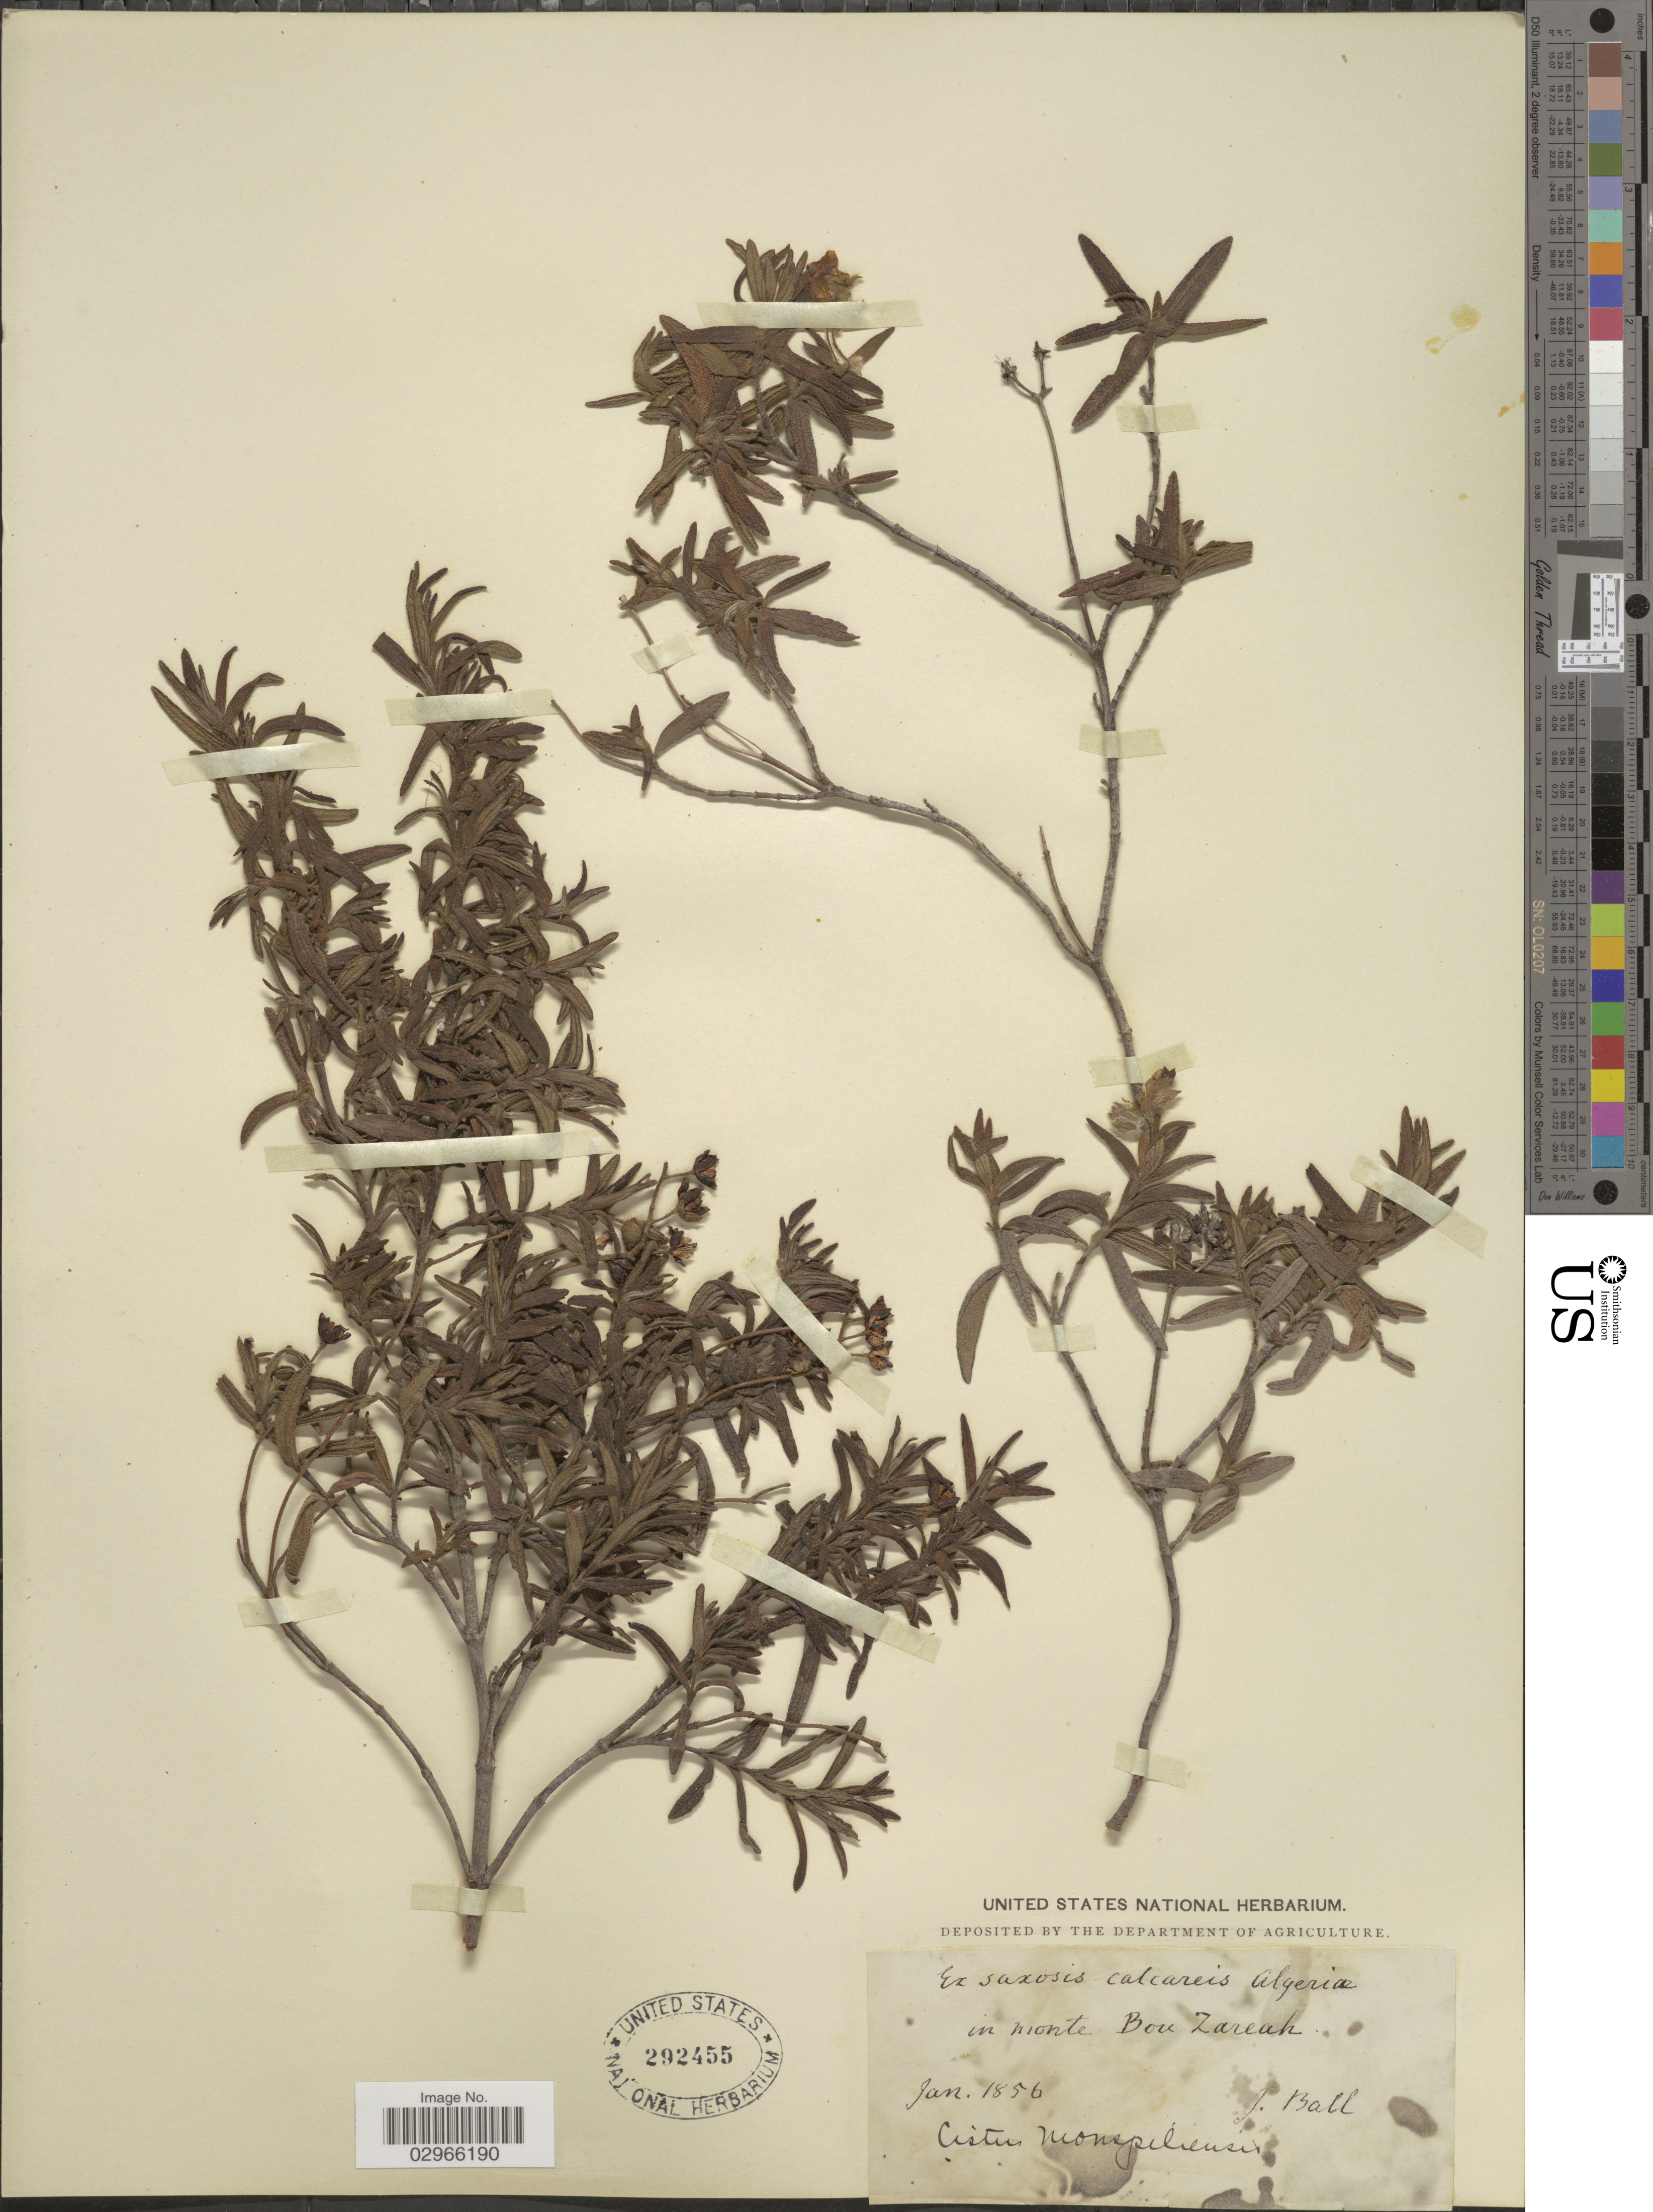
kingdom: Plantae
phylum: Tracheophyta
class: Magnoliopsida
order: Malvales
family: Cistaceae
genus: Cistus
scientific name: Cistus monspeliensis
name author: L.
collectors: J. Ball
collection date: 1856-01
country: Algeria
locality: In monte Bou Zareah.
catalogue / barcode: US 292455